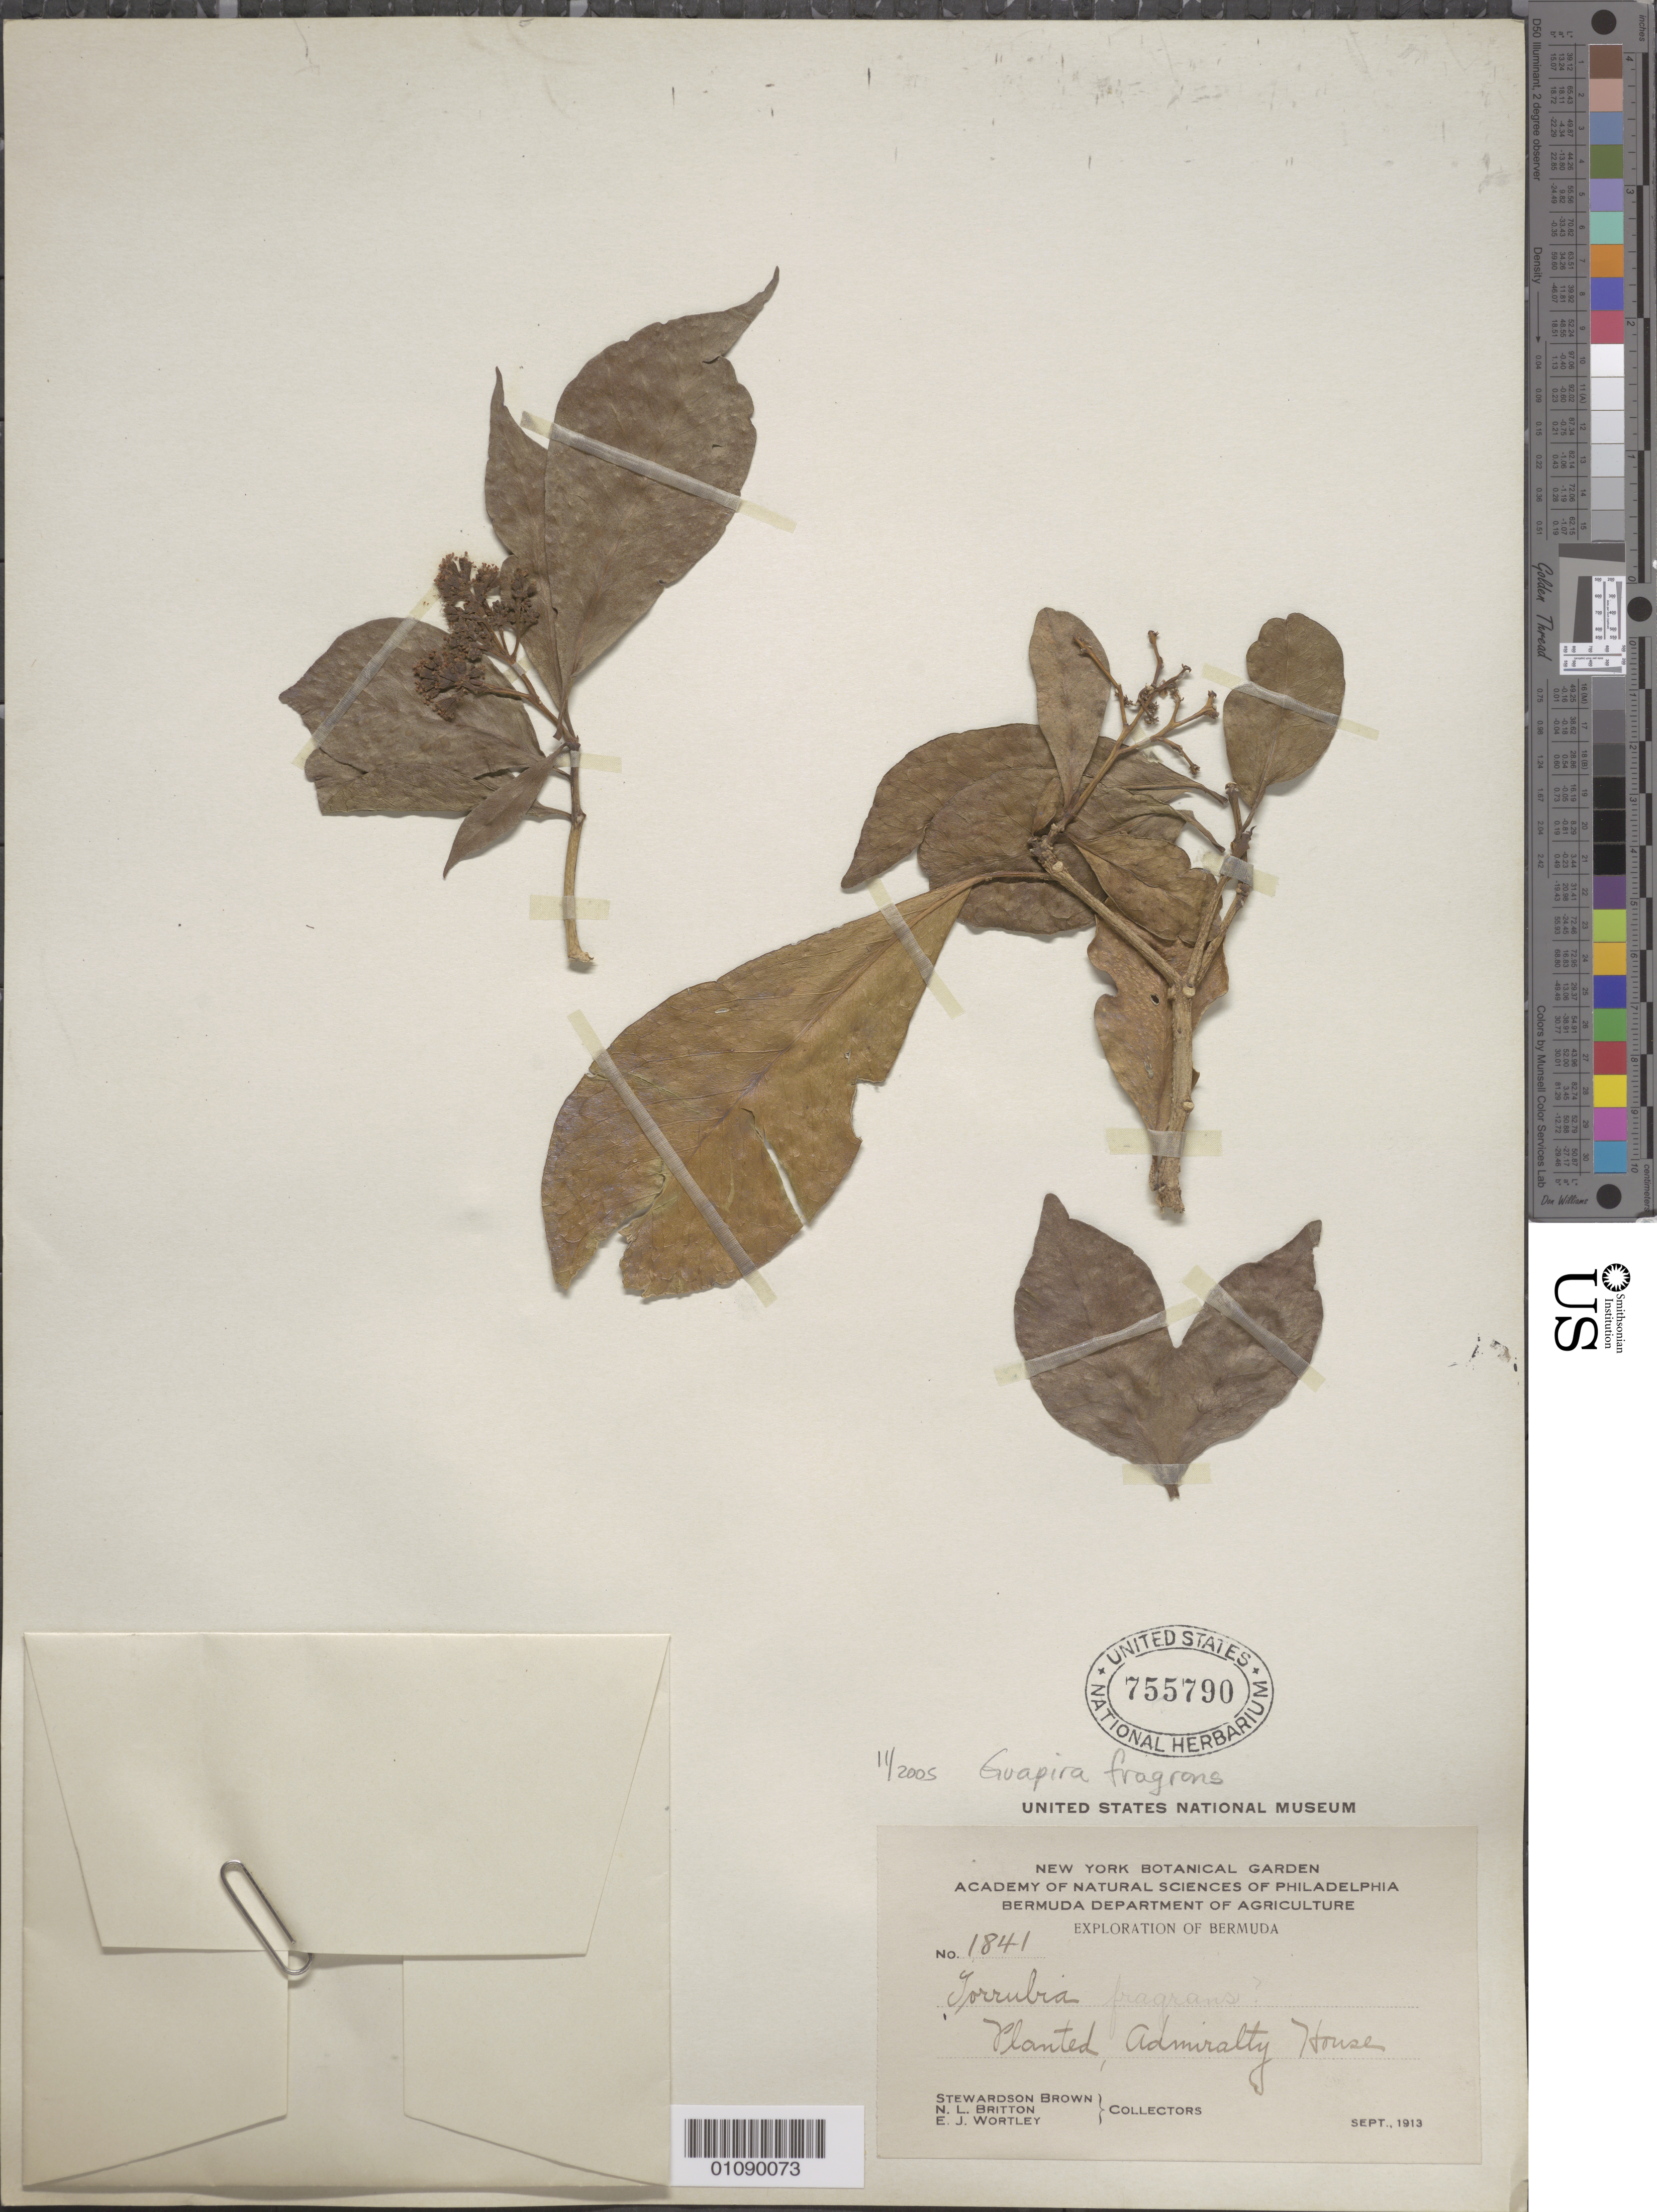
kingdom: Plantae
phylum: Tracheophyta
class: Magnoliopsida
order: Caryophyllales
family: Nyctaginaceae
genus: Guapira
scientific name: Guapira fragrans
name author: (Dum. Cours.) Little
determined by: Strong, Mark T., (BOT), Smithsonian Institution - National Museum of Natural History (UNITED STATES)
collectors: S. Brown & N. Britton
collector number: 1841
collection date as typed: Sep 1913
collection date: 1913-09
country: Bermuda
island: Bermuda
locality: Admiralty House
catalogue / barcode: US 755790